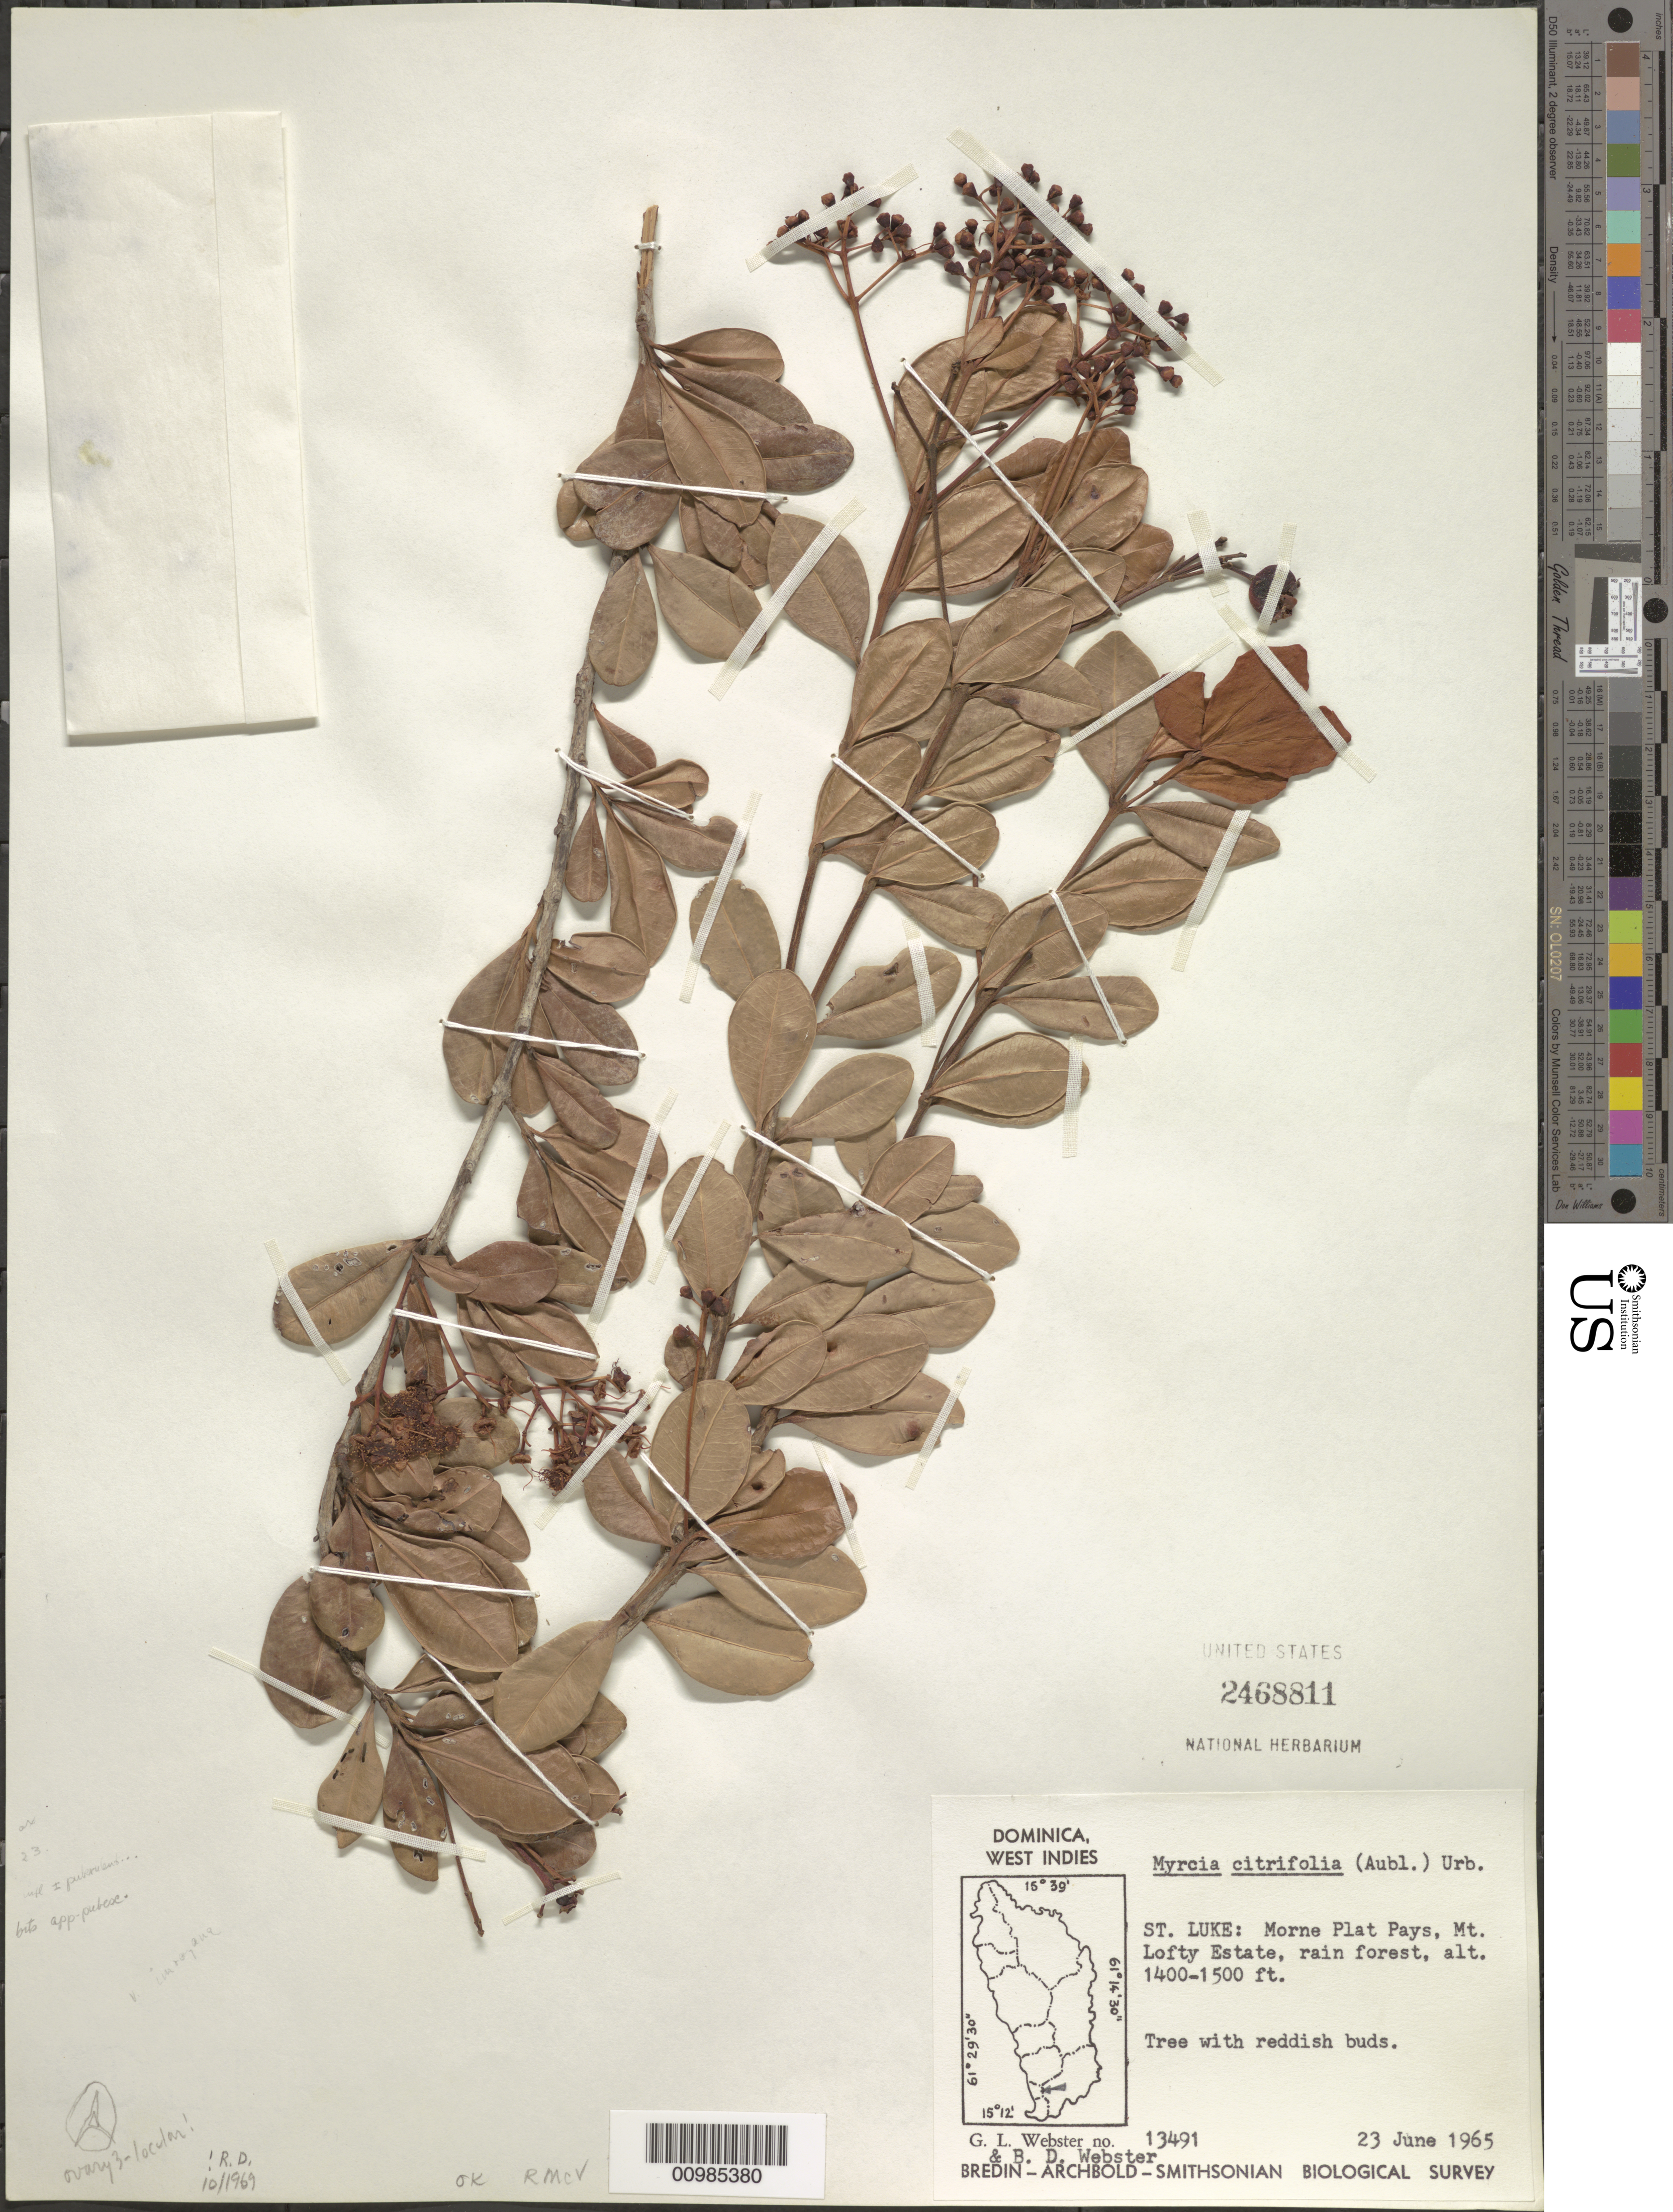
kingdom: Plantae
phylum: Tracheophyta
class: Magnoliopsida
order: Myrtales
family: Myrtaceae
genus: Myrcia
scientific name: Myrcia citrifolia var. imrayana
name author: (Griseb.) Stehlé & Quentin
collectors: G. L. Webster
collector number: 13491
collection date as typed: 23 Jun 1965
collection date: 1965-06-23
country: Dominica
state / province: St. Luke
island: Dominica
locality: Morne Plat Pays, Mt. Lofty Estate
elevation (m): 427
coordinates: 0 N, 0 E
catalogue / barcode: US 2468811